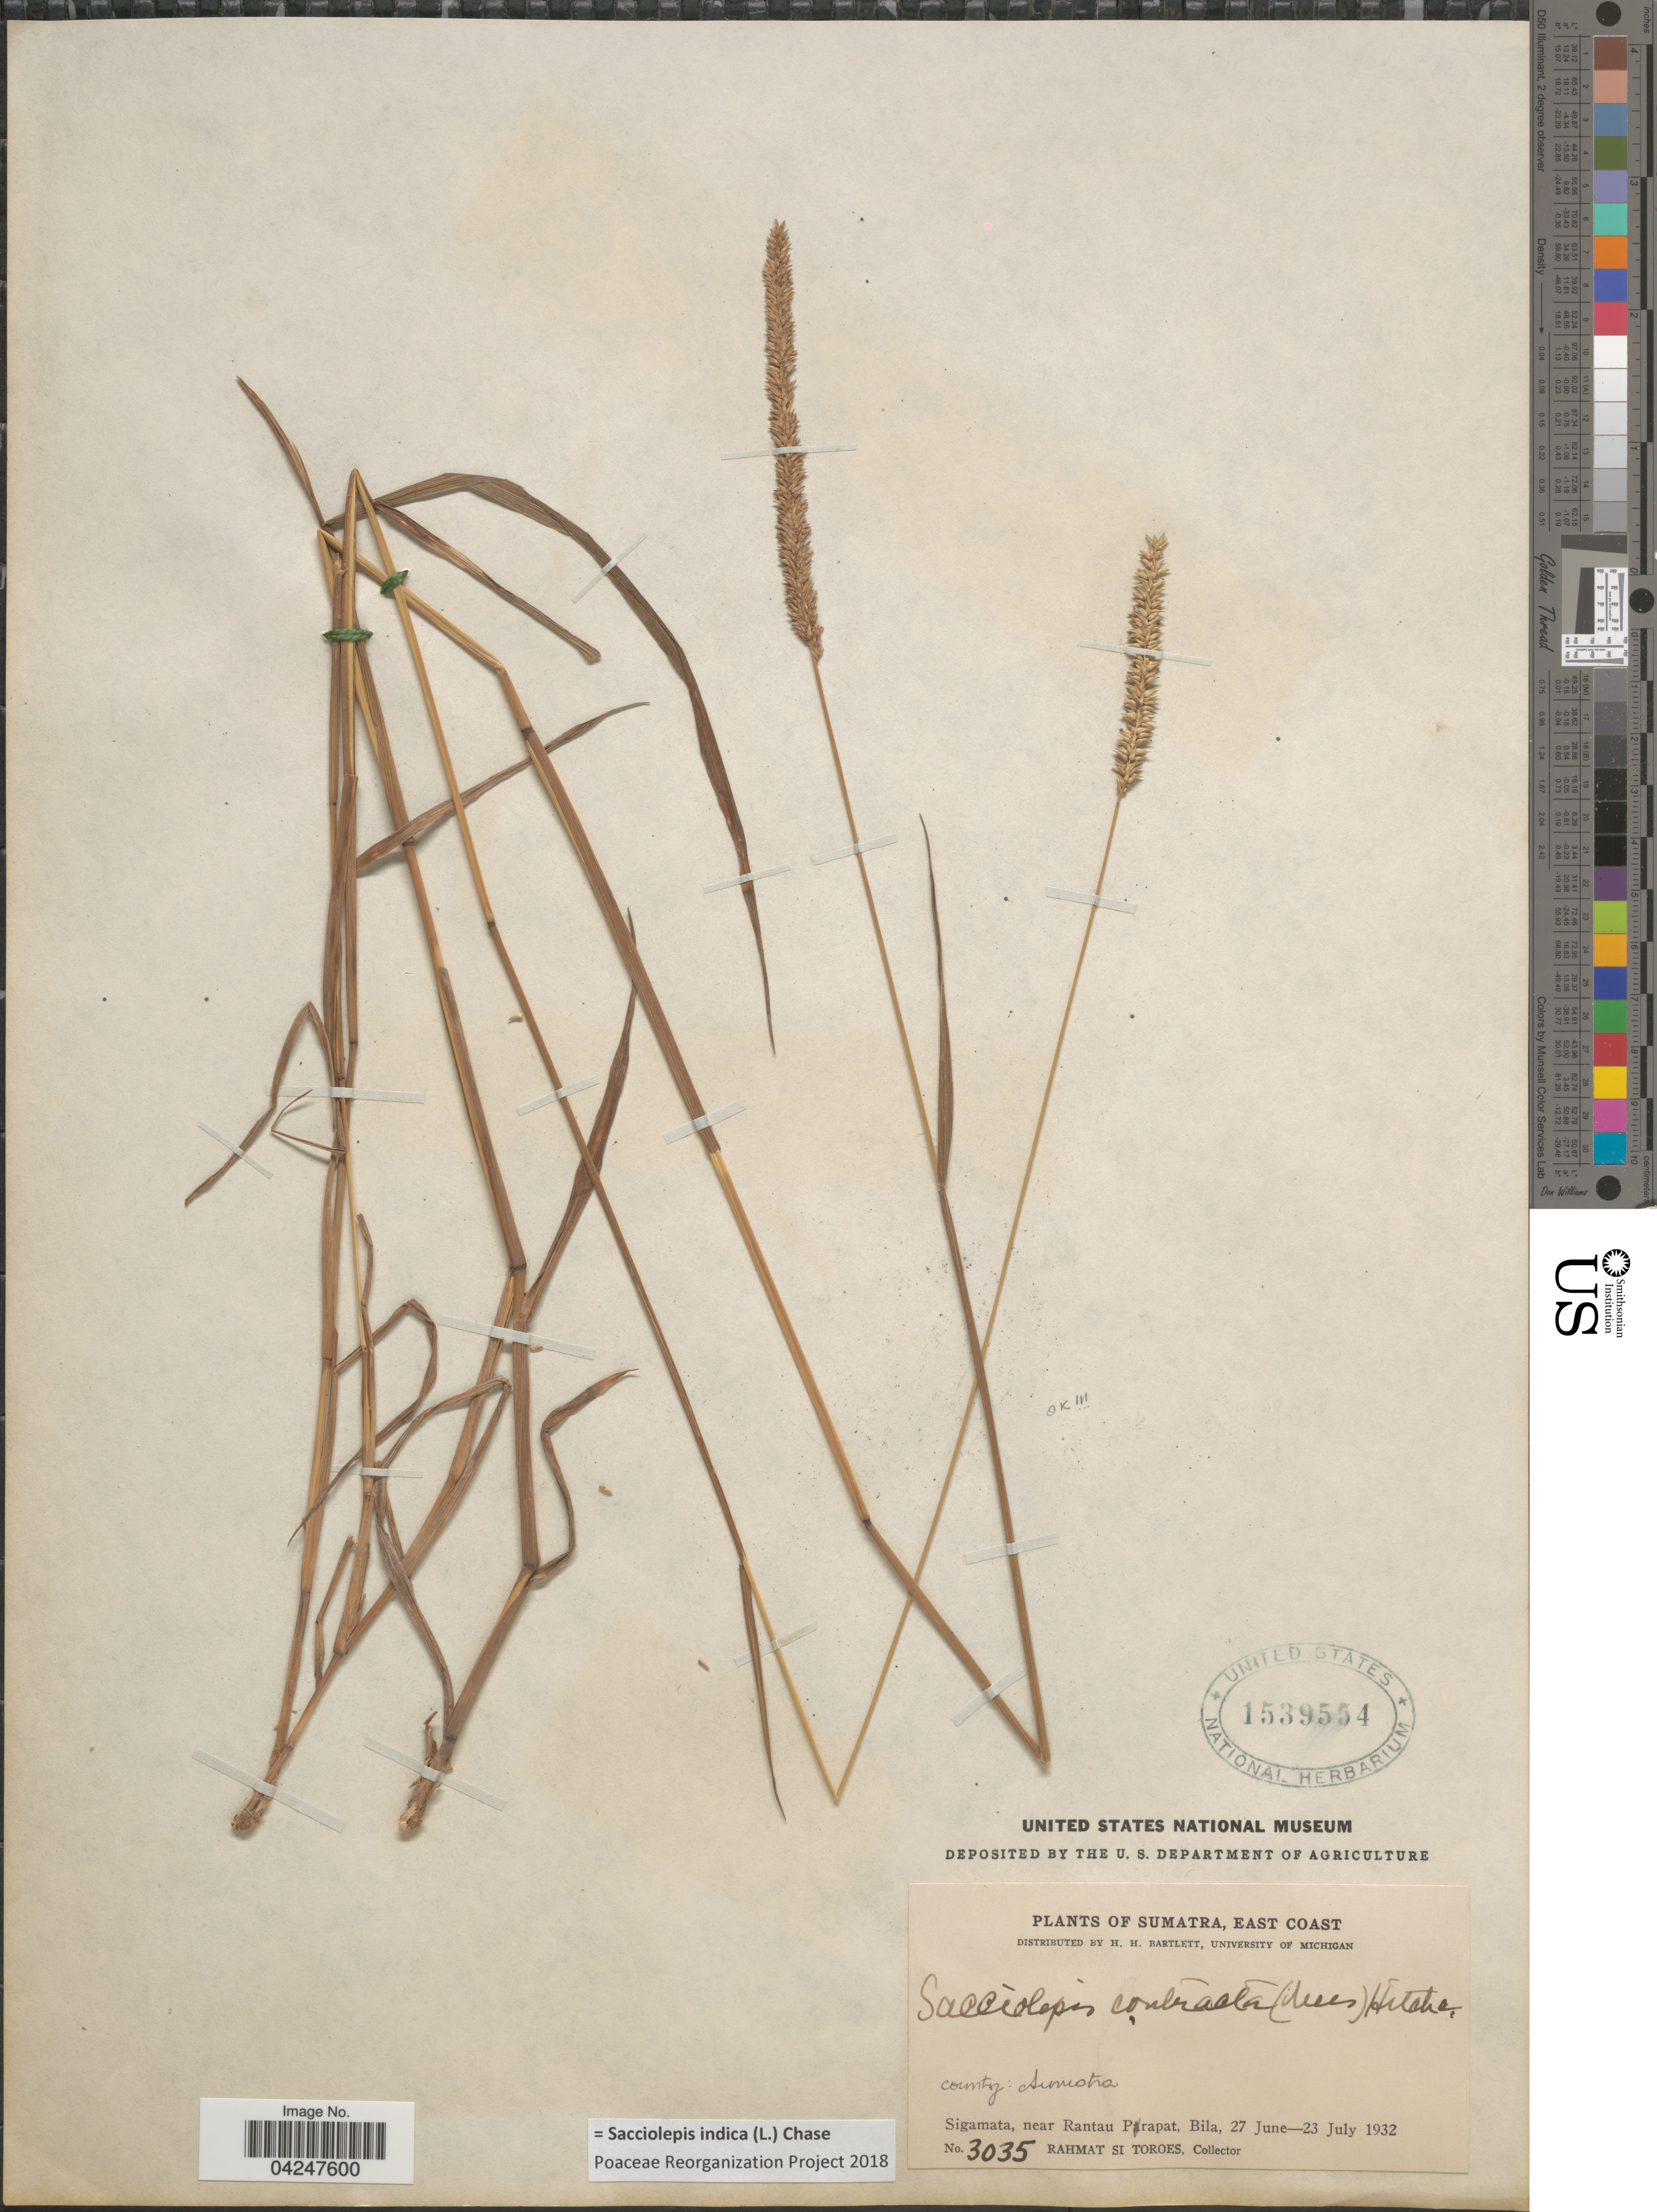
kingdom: Plantae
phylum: Tracheophyta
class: Liliopsida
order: Poales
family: Poaceae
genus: Sacciolepis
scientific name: Sacciolepis indica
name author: (L.) Chase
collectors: Rahmat Si Boeea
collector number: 3035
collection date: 1932-06-27/1932-07-23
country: Indonesia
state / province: Sumatra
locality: East Coast. County: Sumatra. Sigamata, near Rantau Parapat, Bila.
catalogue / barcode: US 1539554